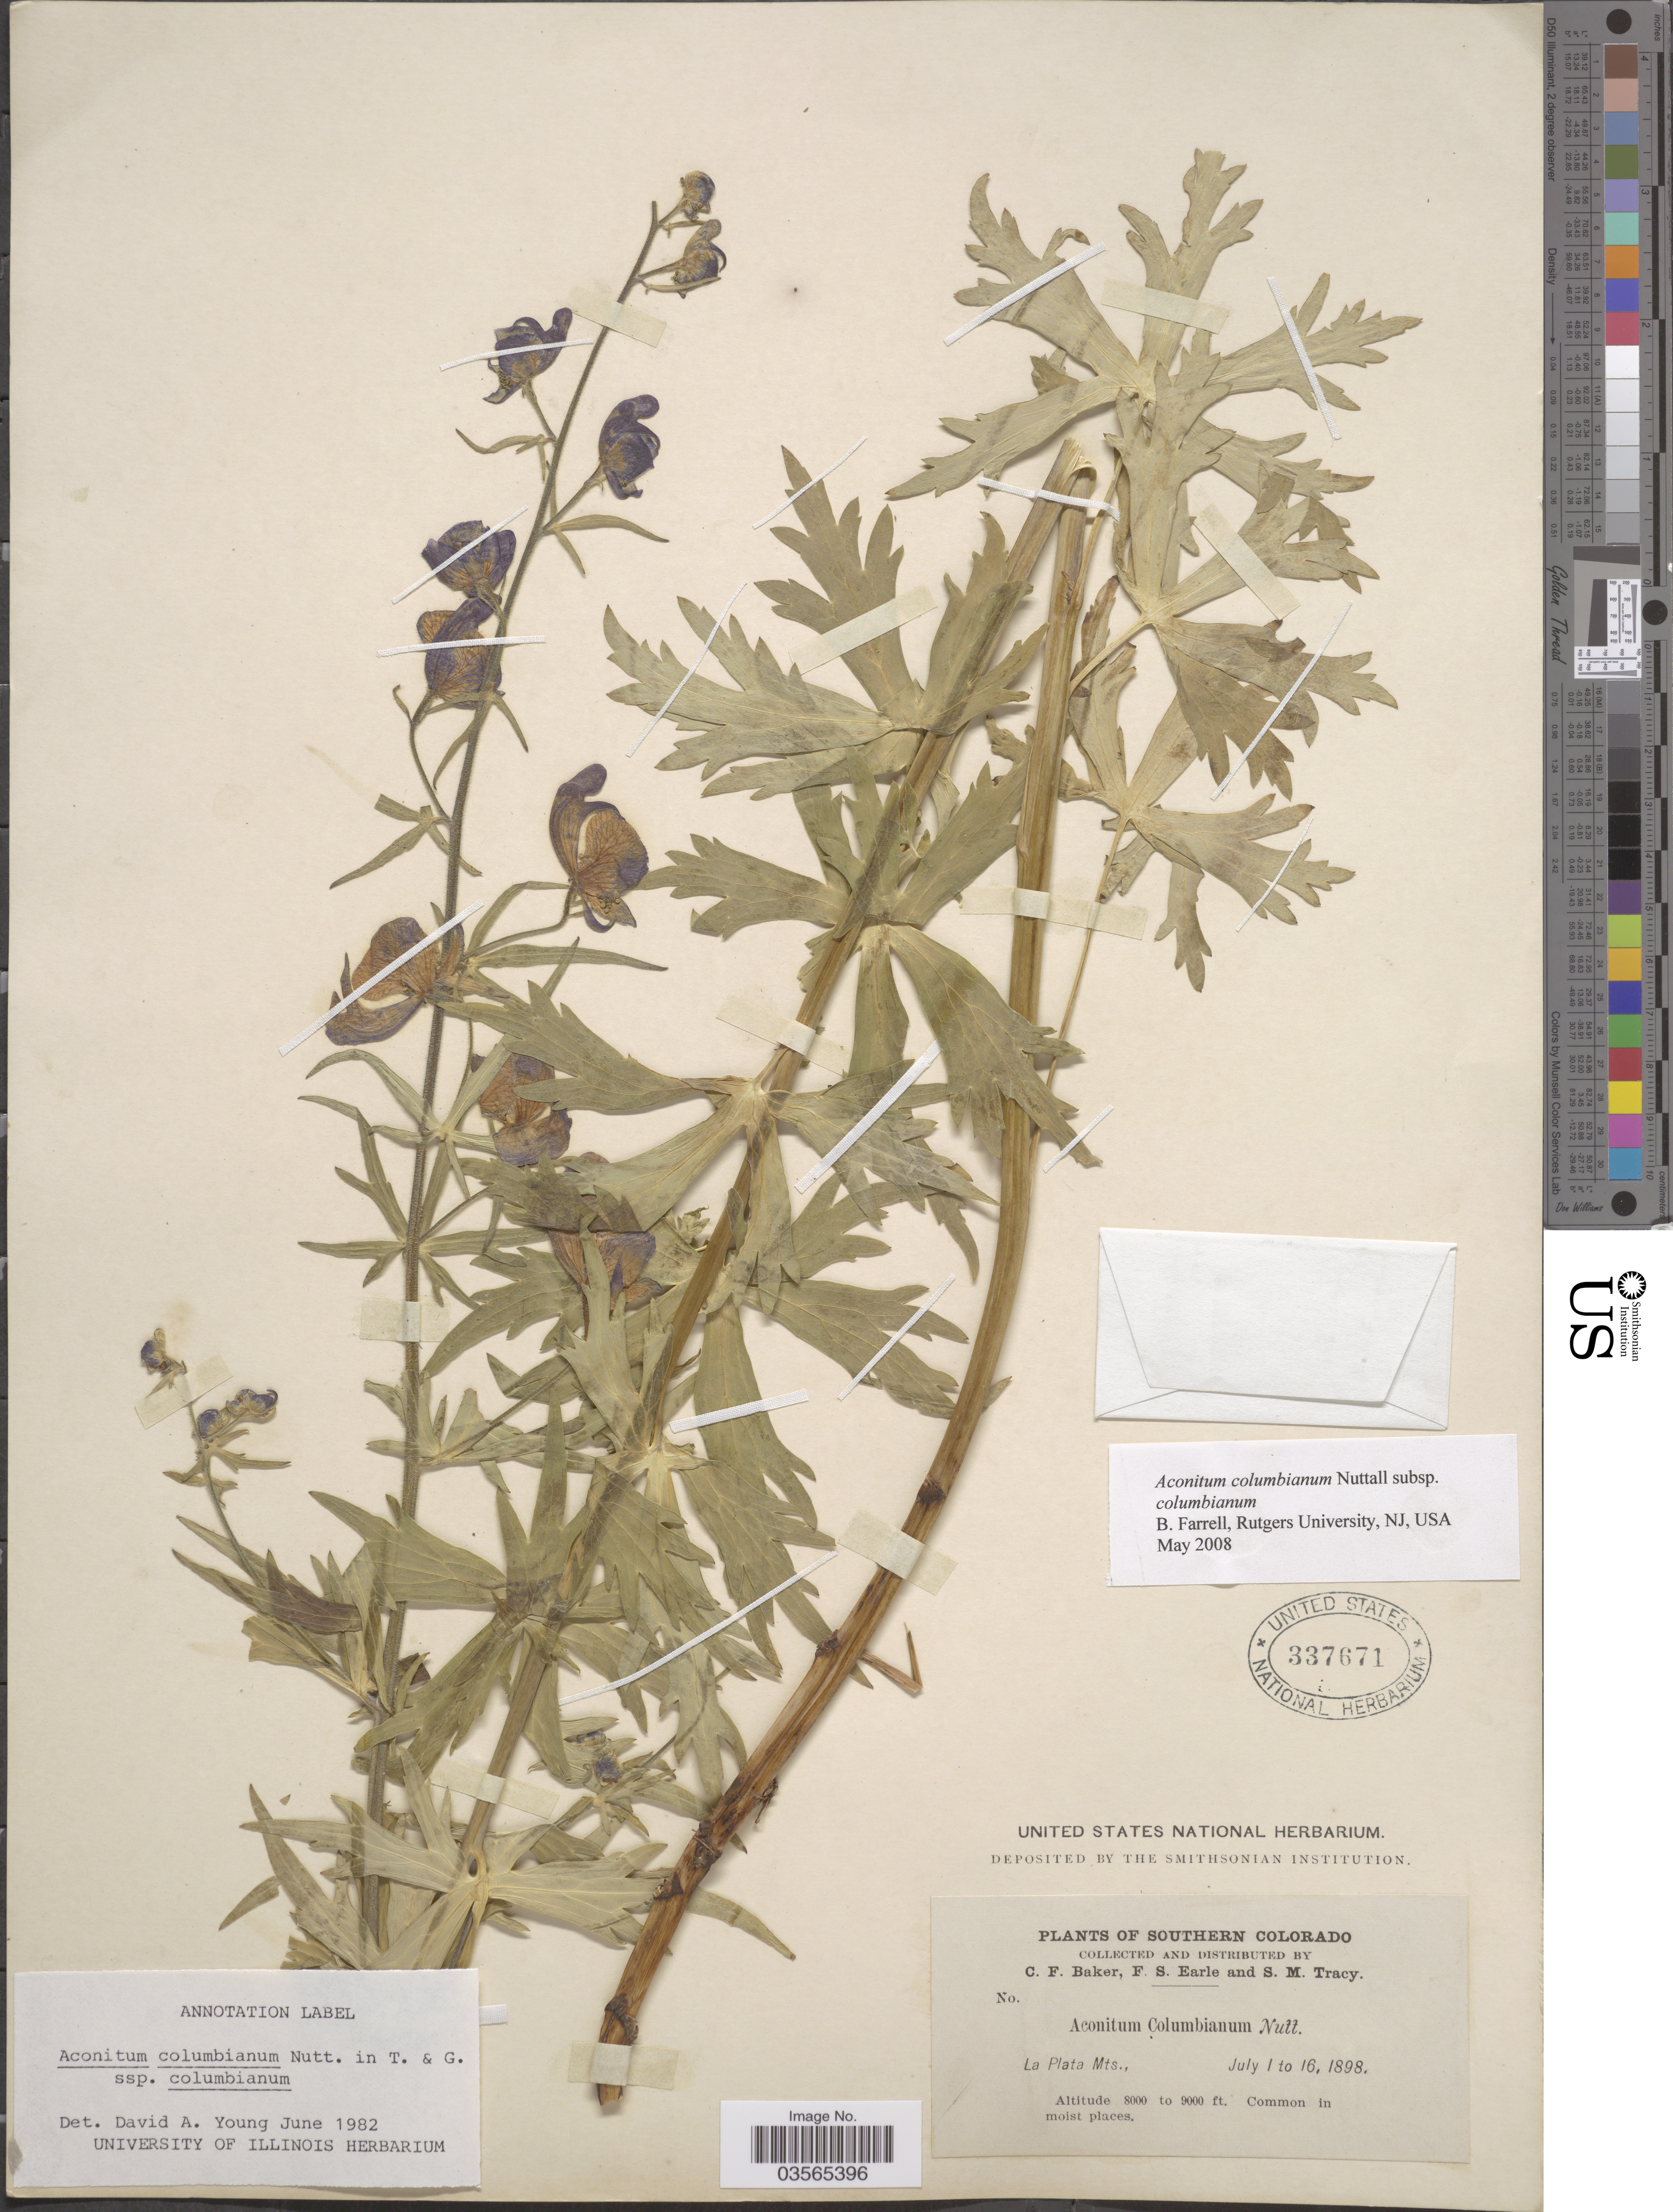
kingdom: Plantae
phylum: Tracheophyta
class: Magnoliopsida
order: Ranunculales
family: Ranunculaceae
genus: Aconitum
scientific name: Aconitum columbianum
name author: Nutt.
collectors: C. F. Baker, F. S. Earle & S. M. Tracy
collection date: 1898-07-01/1898-07-16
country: United States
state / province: Colorado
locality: Southern Colorado. La Plata Mts.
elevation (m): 2438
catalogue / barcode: US 337671